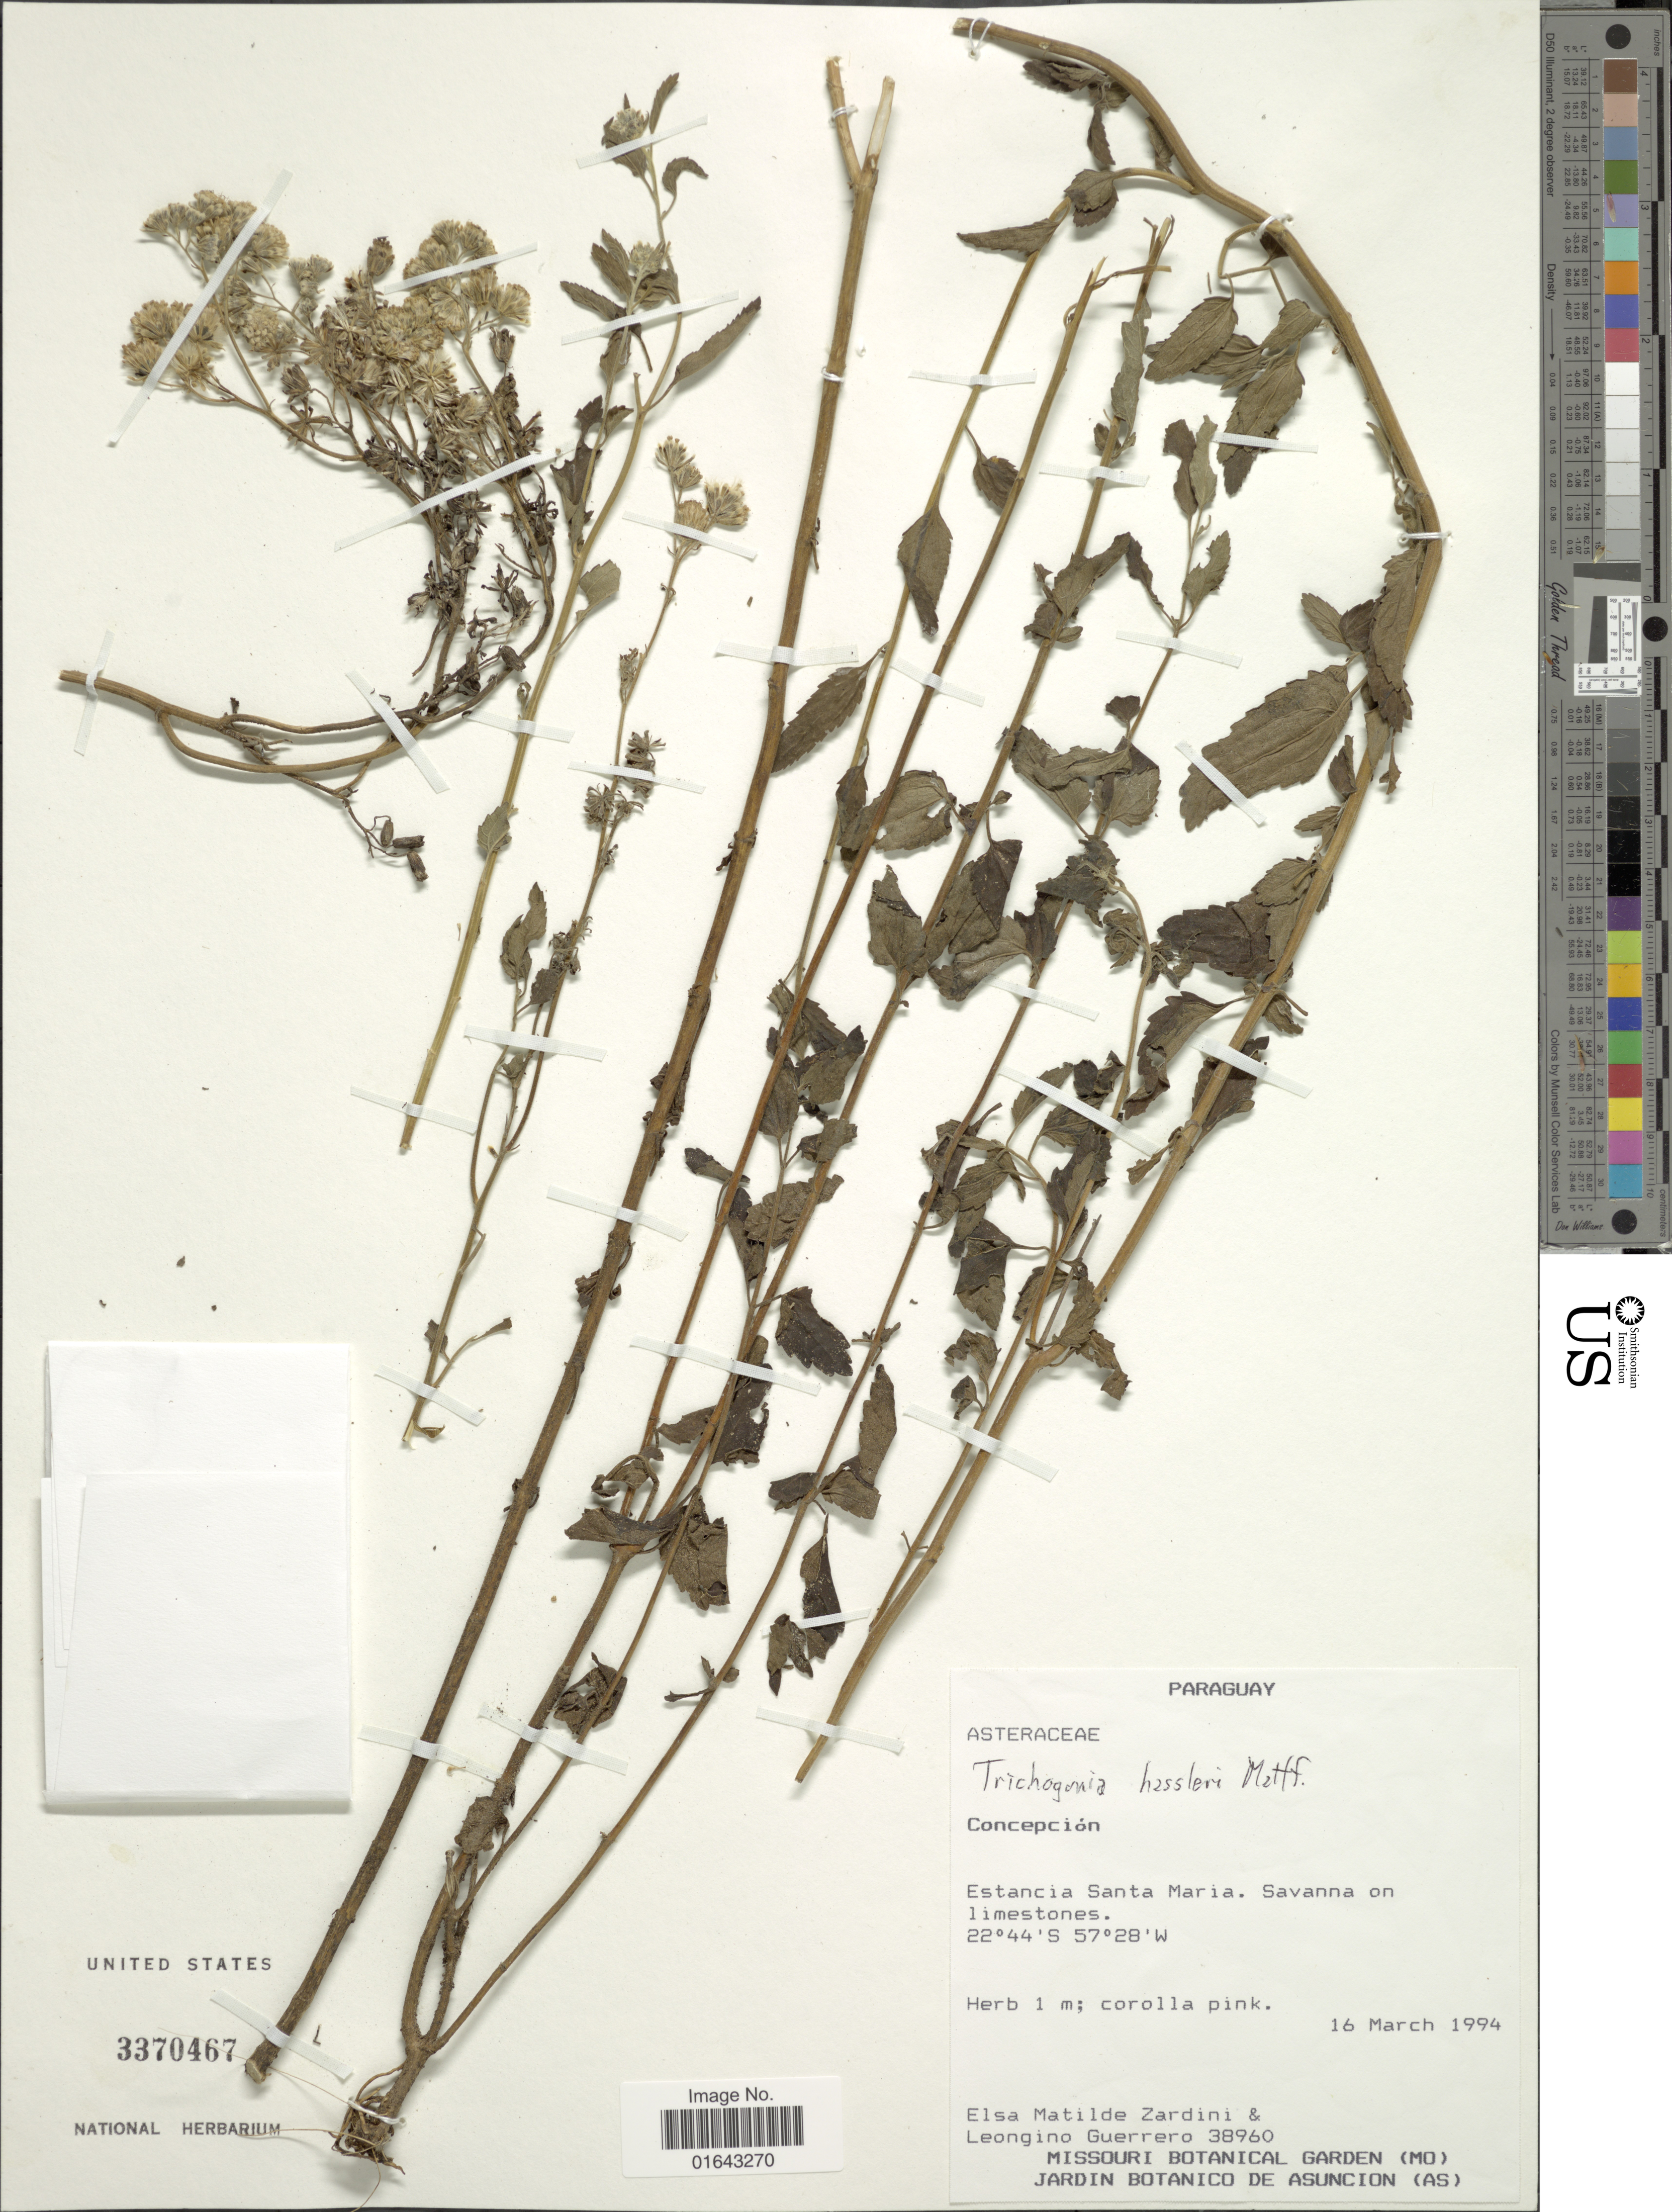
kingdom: Plantae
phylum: Tracheophyta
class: Magnoliopsida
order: Asterales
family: Asteraceae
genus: Trichogonia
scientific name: Trichogonia hassleri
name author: Mattf. in Pilg.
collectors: E. M. Zardini & L. Guerrero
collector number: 38960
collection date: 1994-03-16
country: Paraguay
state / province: Concepcion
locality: Concepción. Estancia Santa Maria.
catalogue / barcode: US 3370467